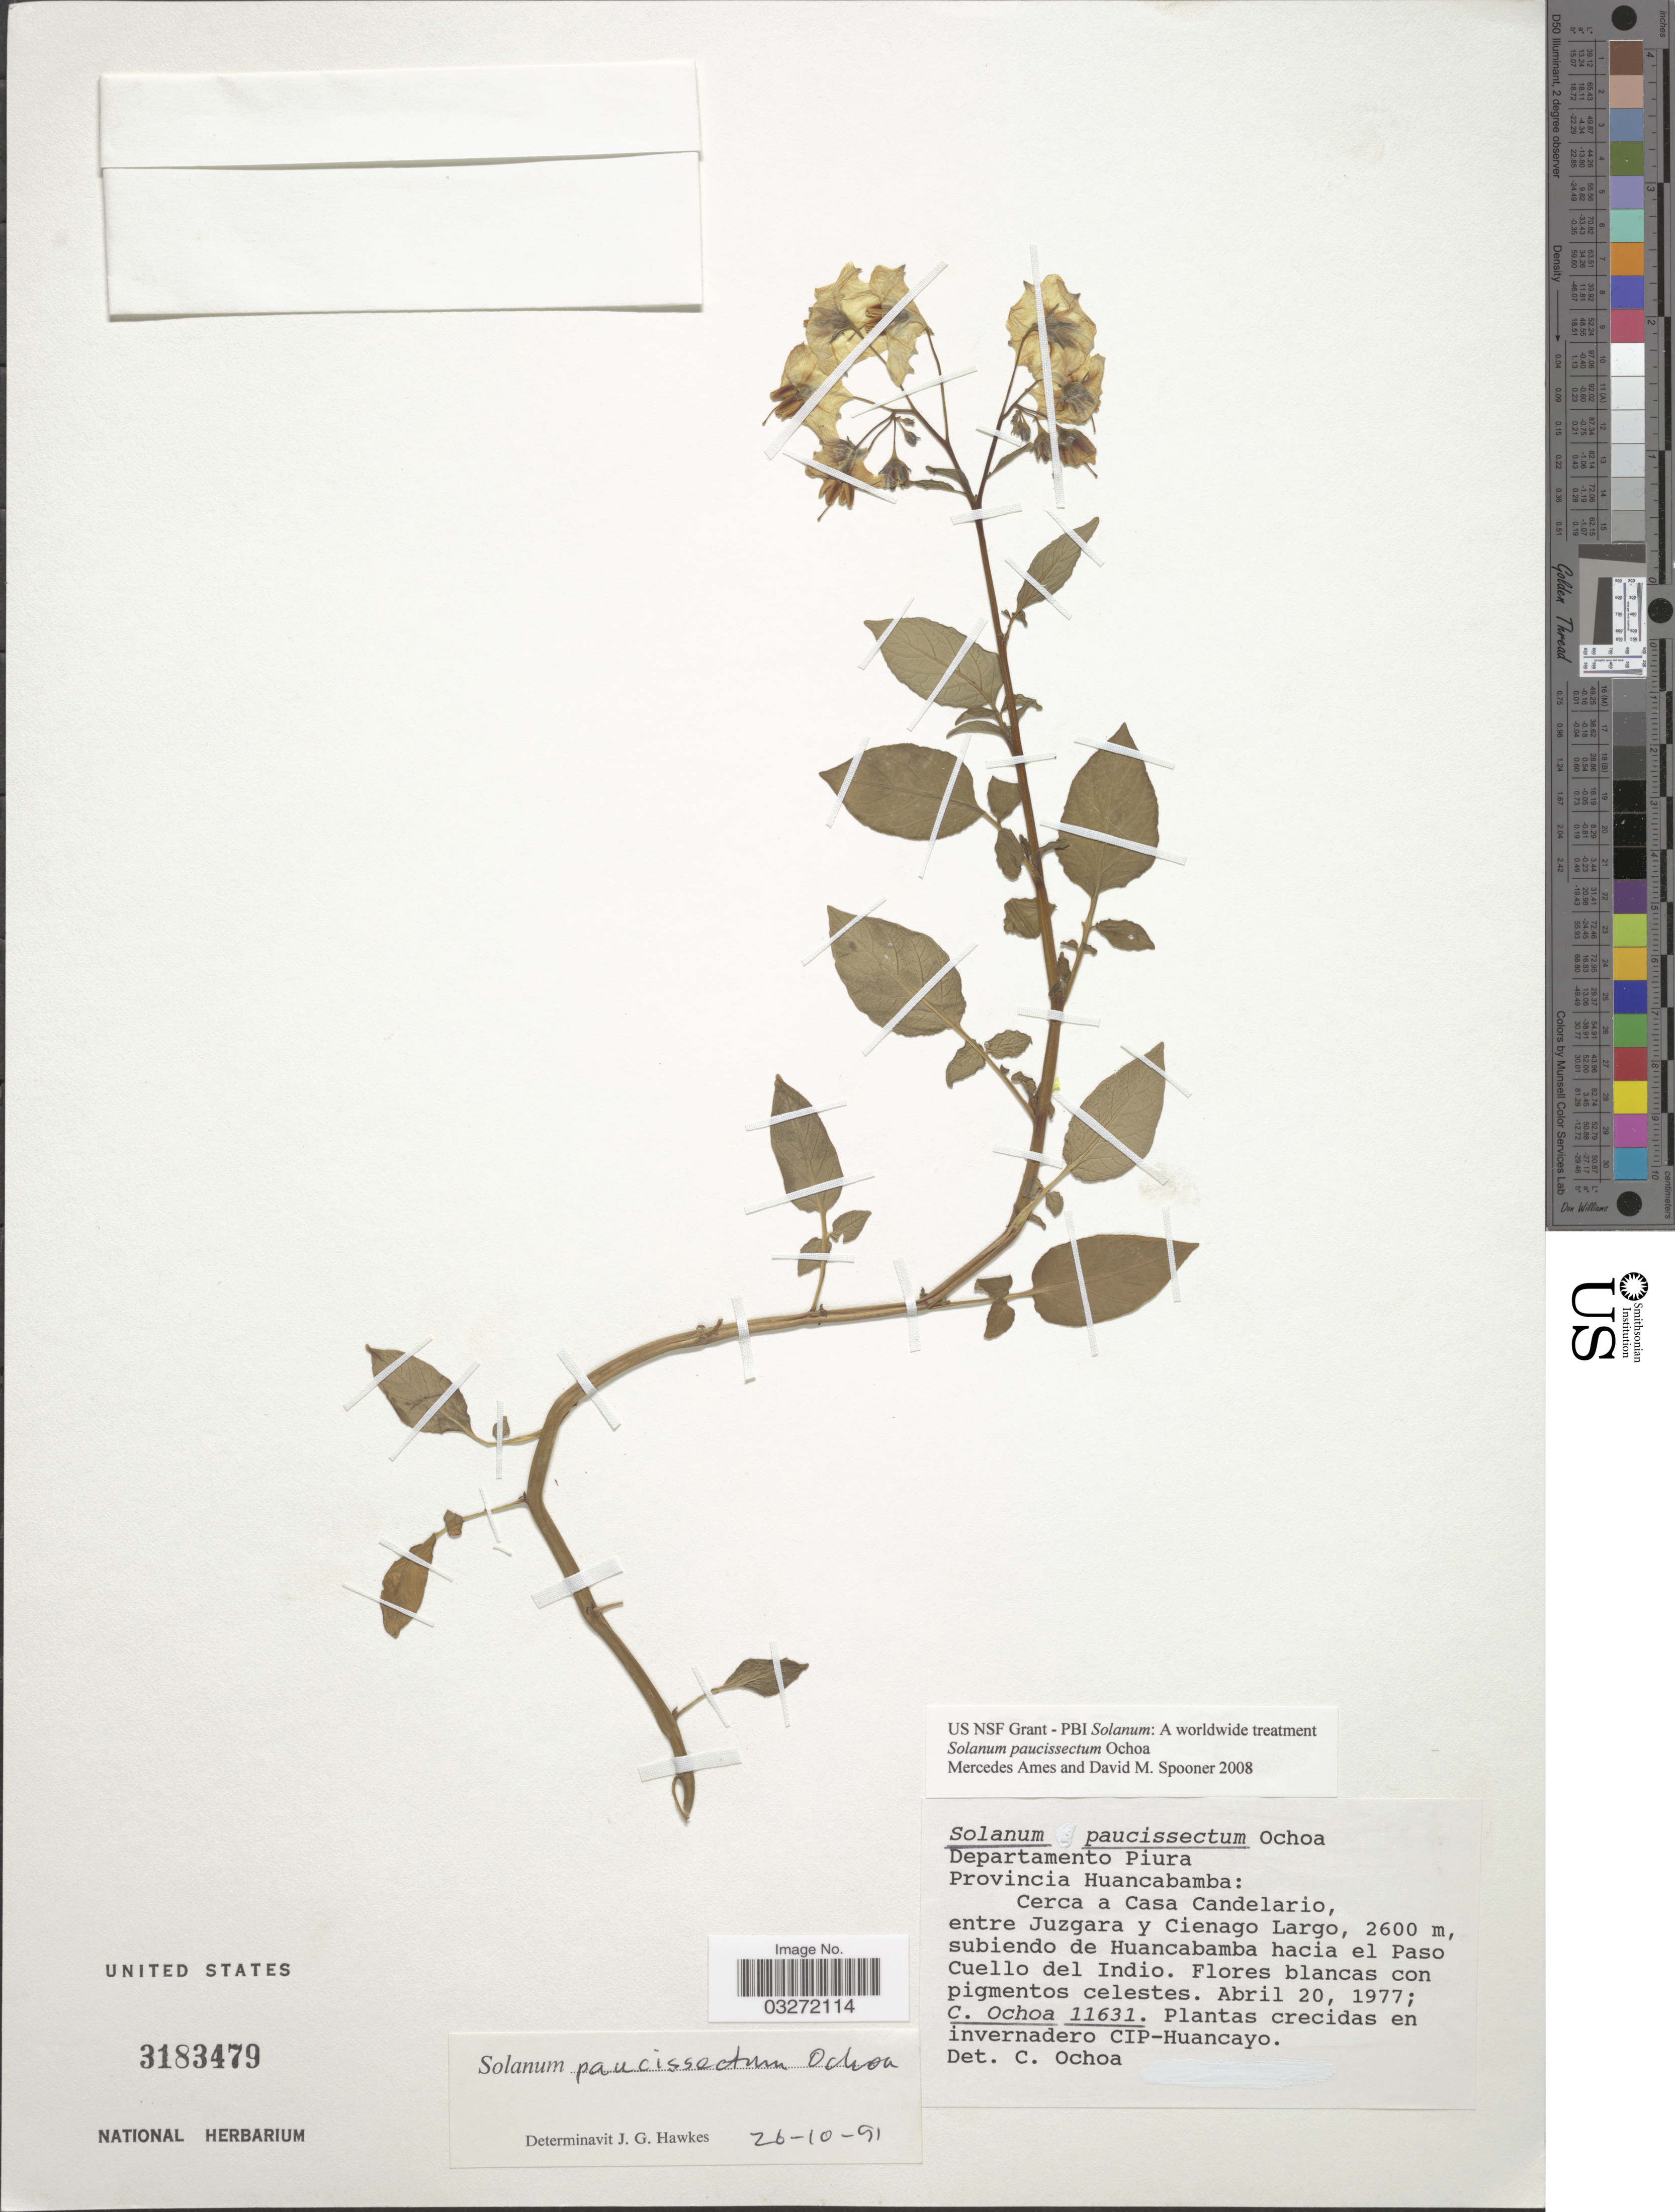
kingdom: Plantae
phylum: Tracheophyta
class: Magnoliopsida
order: Solanales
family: Solanaceae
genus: Solanum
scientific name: Solanum paucissectum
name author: Ochoa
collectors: C. Ochoa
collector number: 11631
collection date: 1977-04-20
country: Peru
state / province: Piura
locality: Departamento Piura. Provincia Huancabamba: Cerca a Casa Candelario, entre Juzgara y Cienago Largo, subiendo de Huancabamba hacia el Paso Cuello del Indio.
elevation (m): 2600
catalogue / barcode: US 3183479